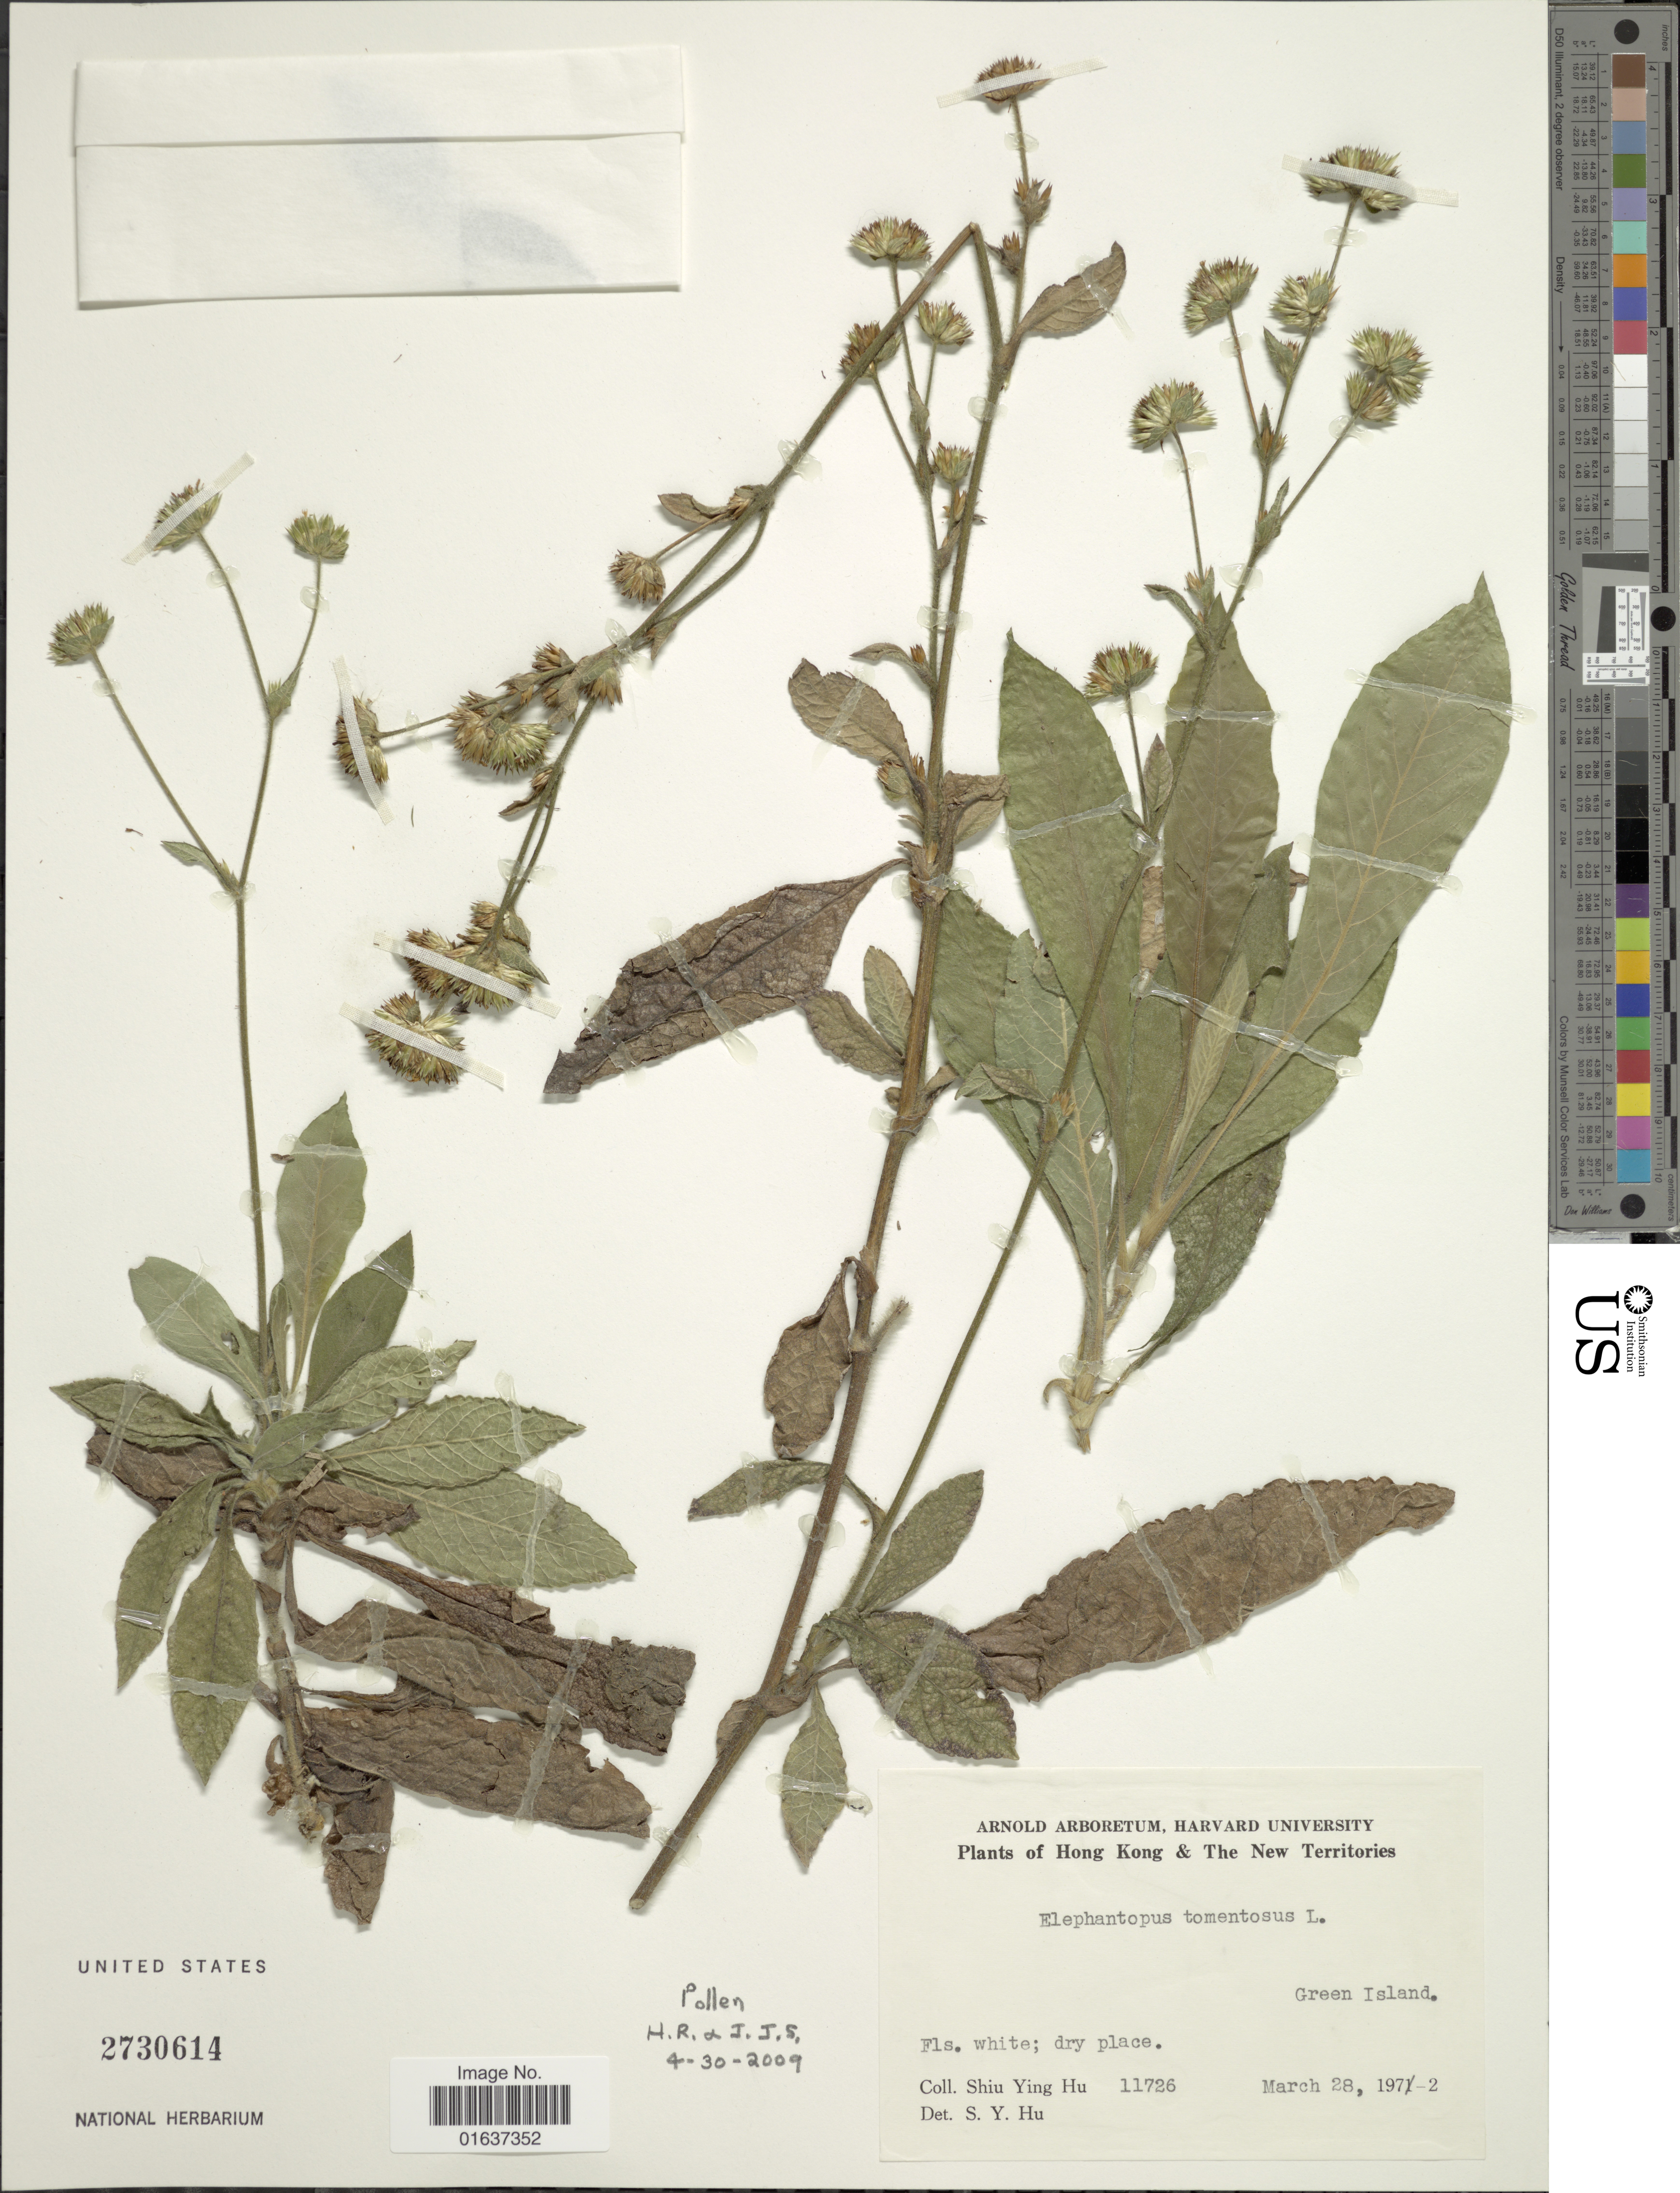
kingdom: Plantae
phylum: Tracheophyta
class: Magnoliopsida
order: Asterales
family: Asteraceae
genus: Elephantopus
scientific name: Elephantopus tomentosus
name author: L.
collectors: S. Y. Hu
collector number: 11726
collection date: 1972-03-28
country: China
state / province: Hong Kong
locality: Hong Kong & The New Territories, Green Island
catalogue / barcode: US 2730614